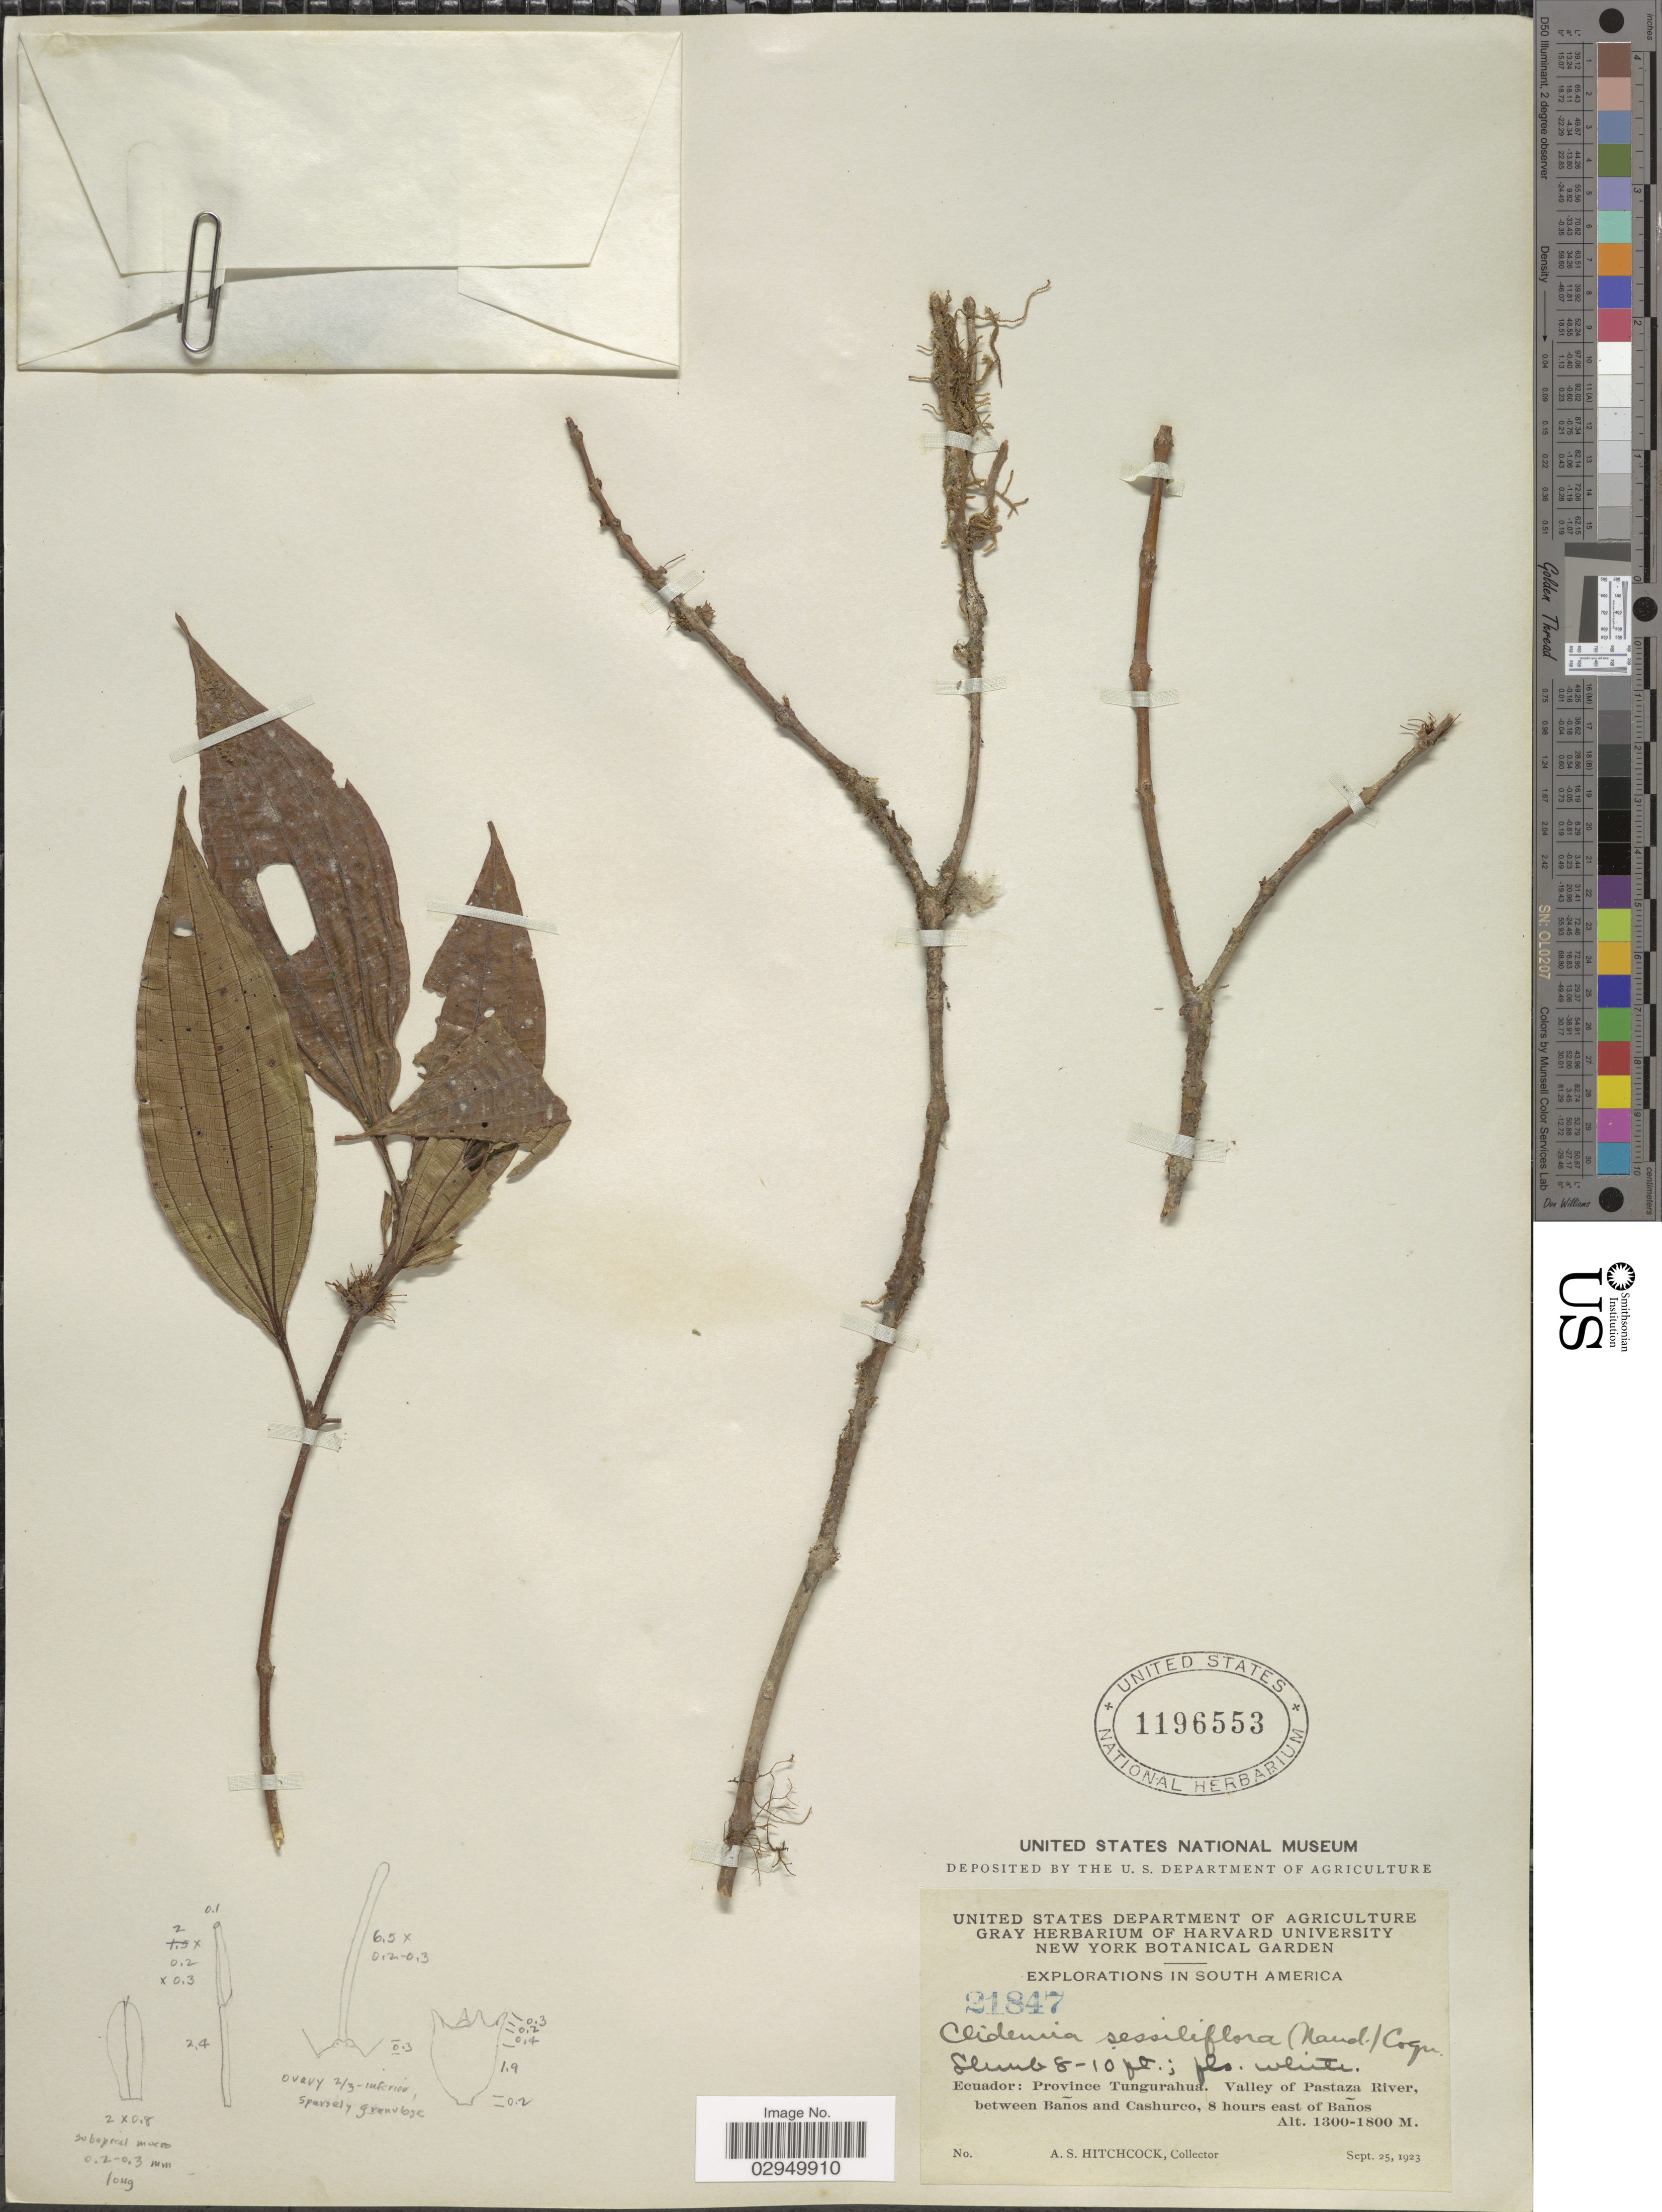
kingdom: Plantae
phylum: Tracheophyta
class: Magnoliopsida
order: Myrtales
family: Melastomataceae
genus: Clidemia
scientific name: Clidemia sessiliflora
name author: (Naudin) Cogn.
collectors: A. S. Hitchcock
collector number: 21847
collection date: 1923-09-25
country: Ecuador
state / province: Tungurahua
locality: Valley of Pastaza River, between Baños and Cashurco, 8 hours east of Baños.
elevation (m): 1300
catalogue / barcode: US 1196553